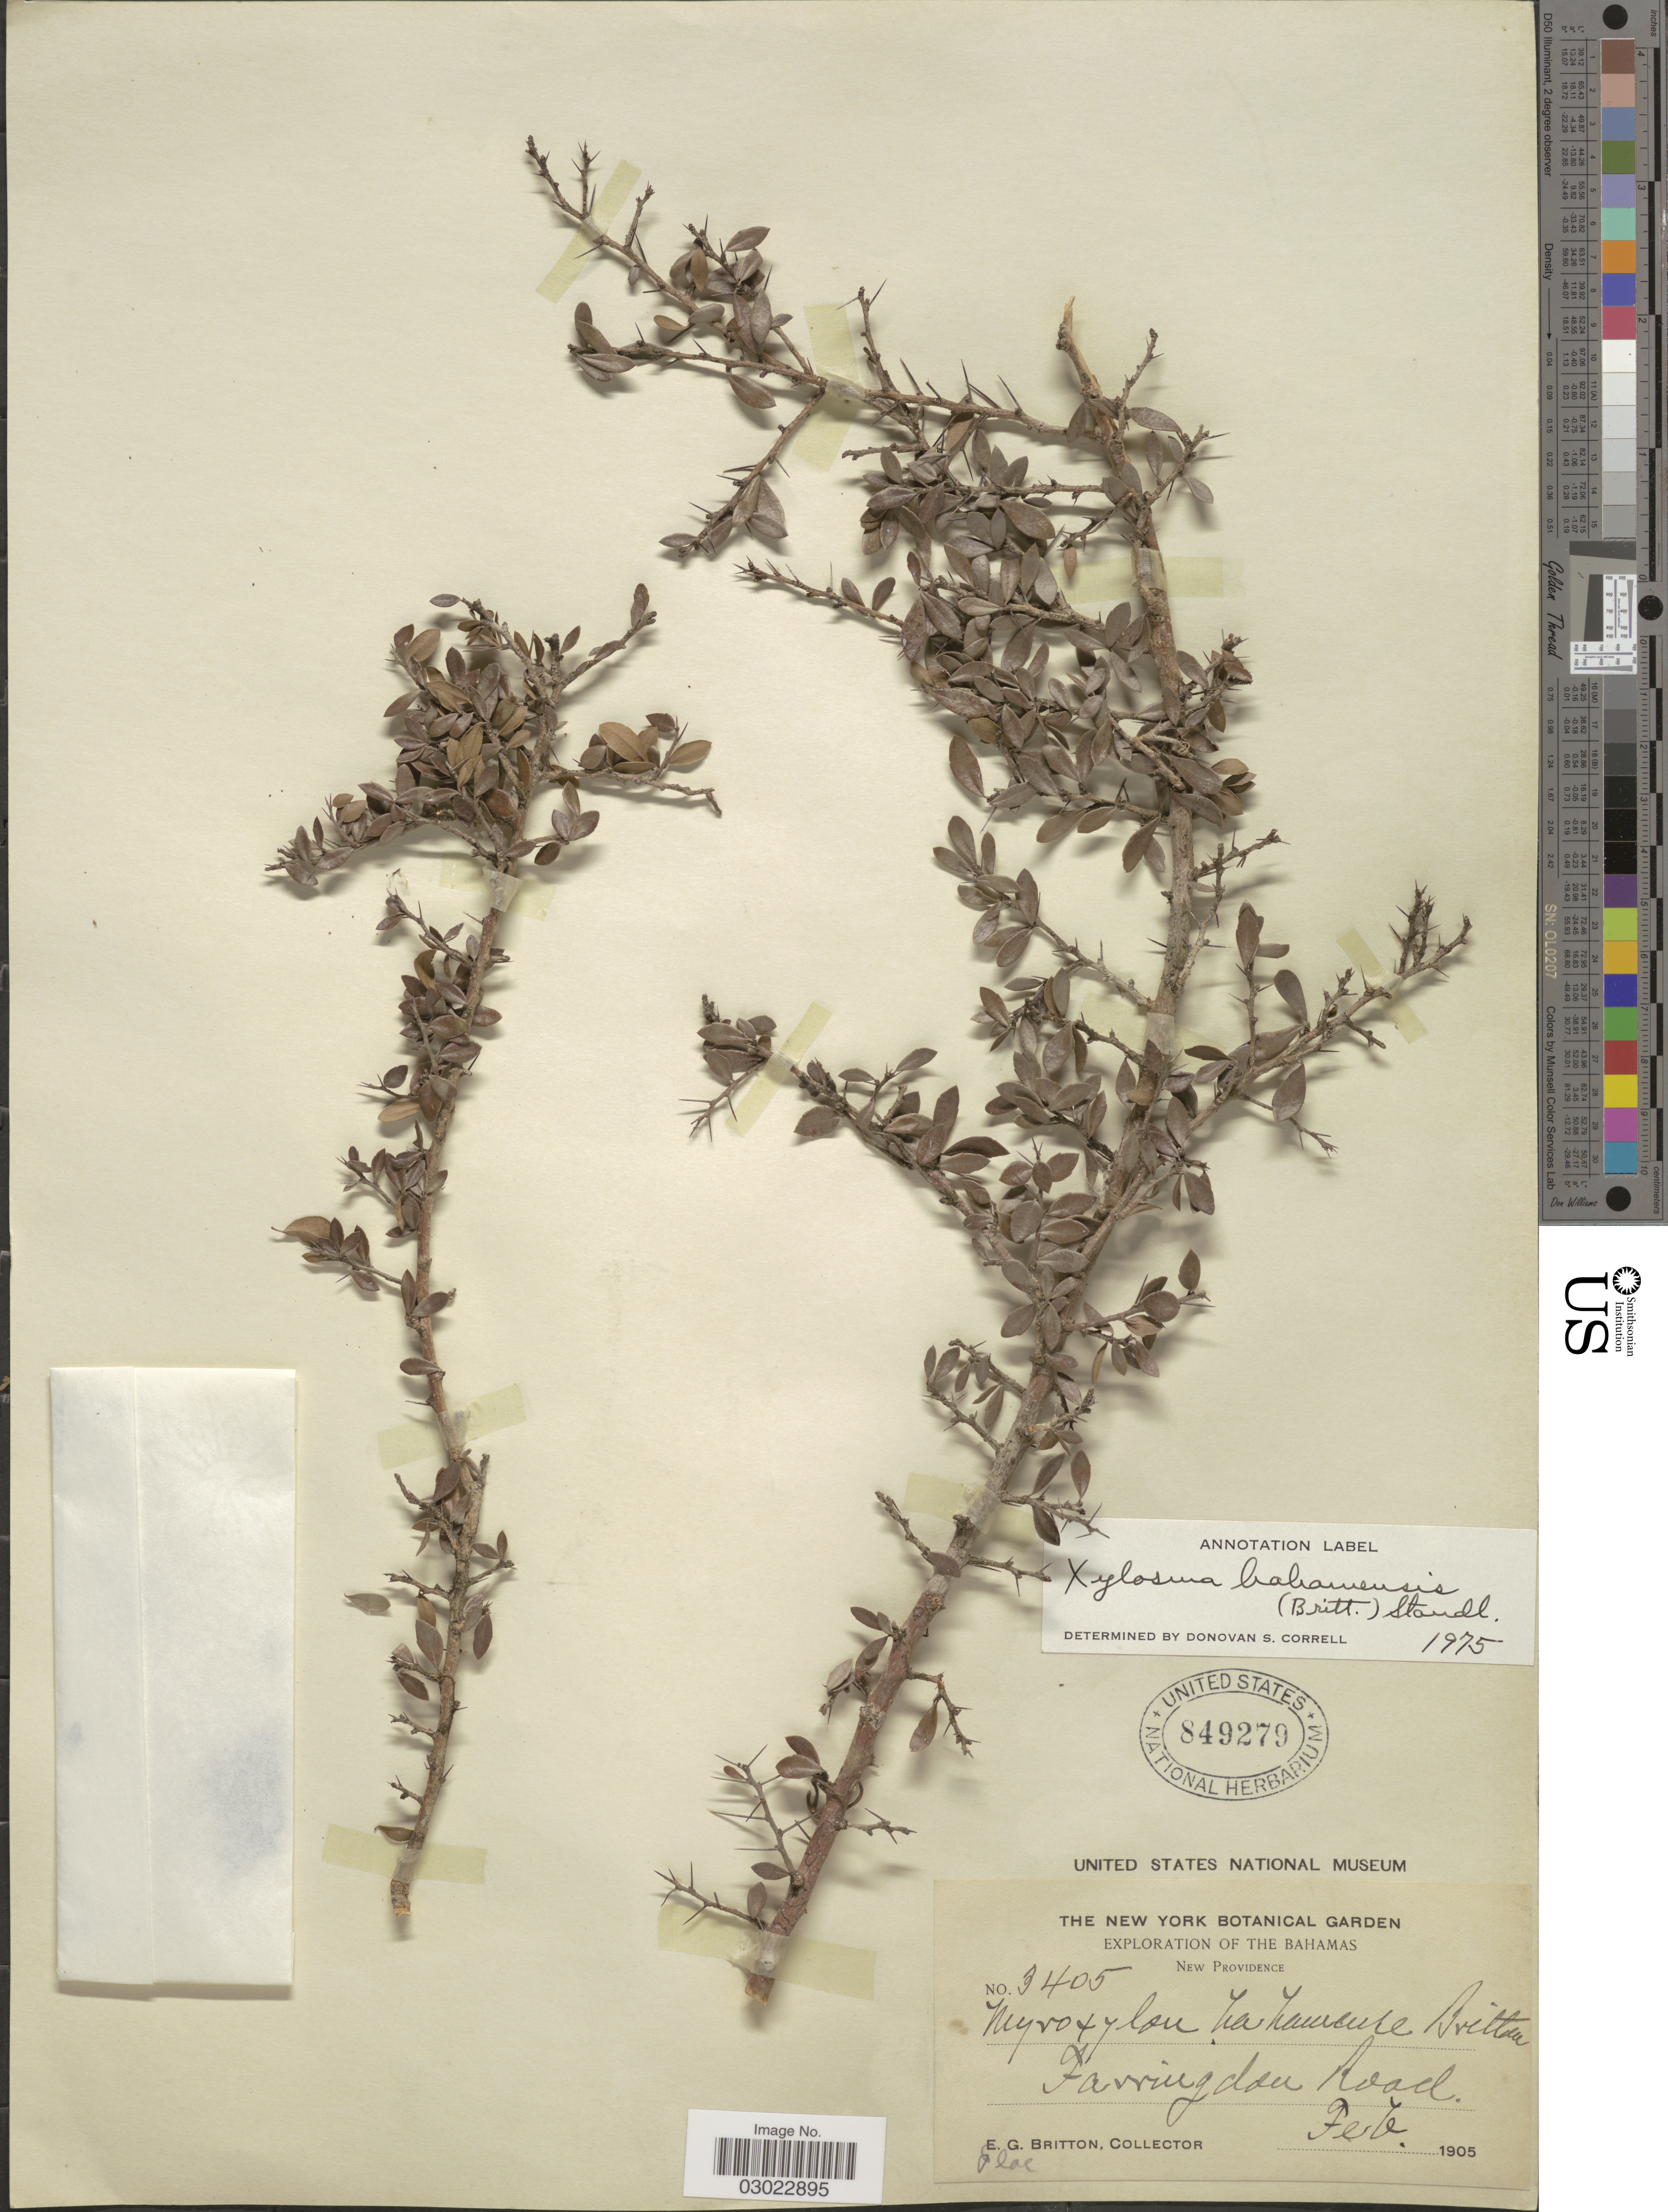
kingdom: Plantae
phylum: Tracheophyta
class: Magnoliopsida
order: Malpighiales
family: Salicaceae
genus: Xylosma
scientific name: Xylosma bahamensis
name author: Standl.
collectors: E. G. Britton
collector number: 3405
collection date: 1905-02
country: Bahamas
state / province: New Providence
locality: Farrington Road.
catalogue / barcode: US 849279